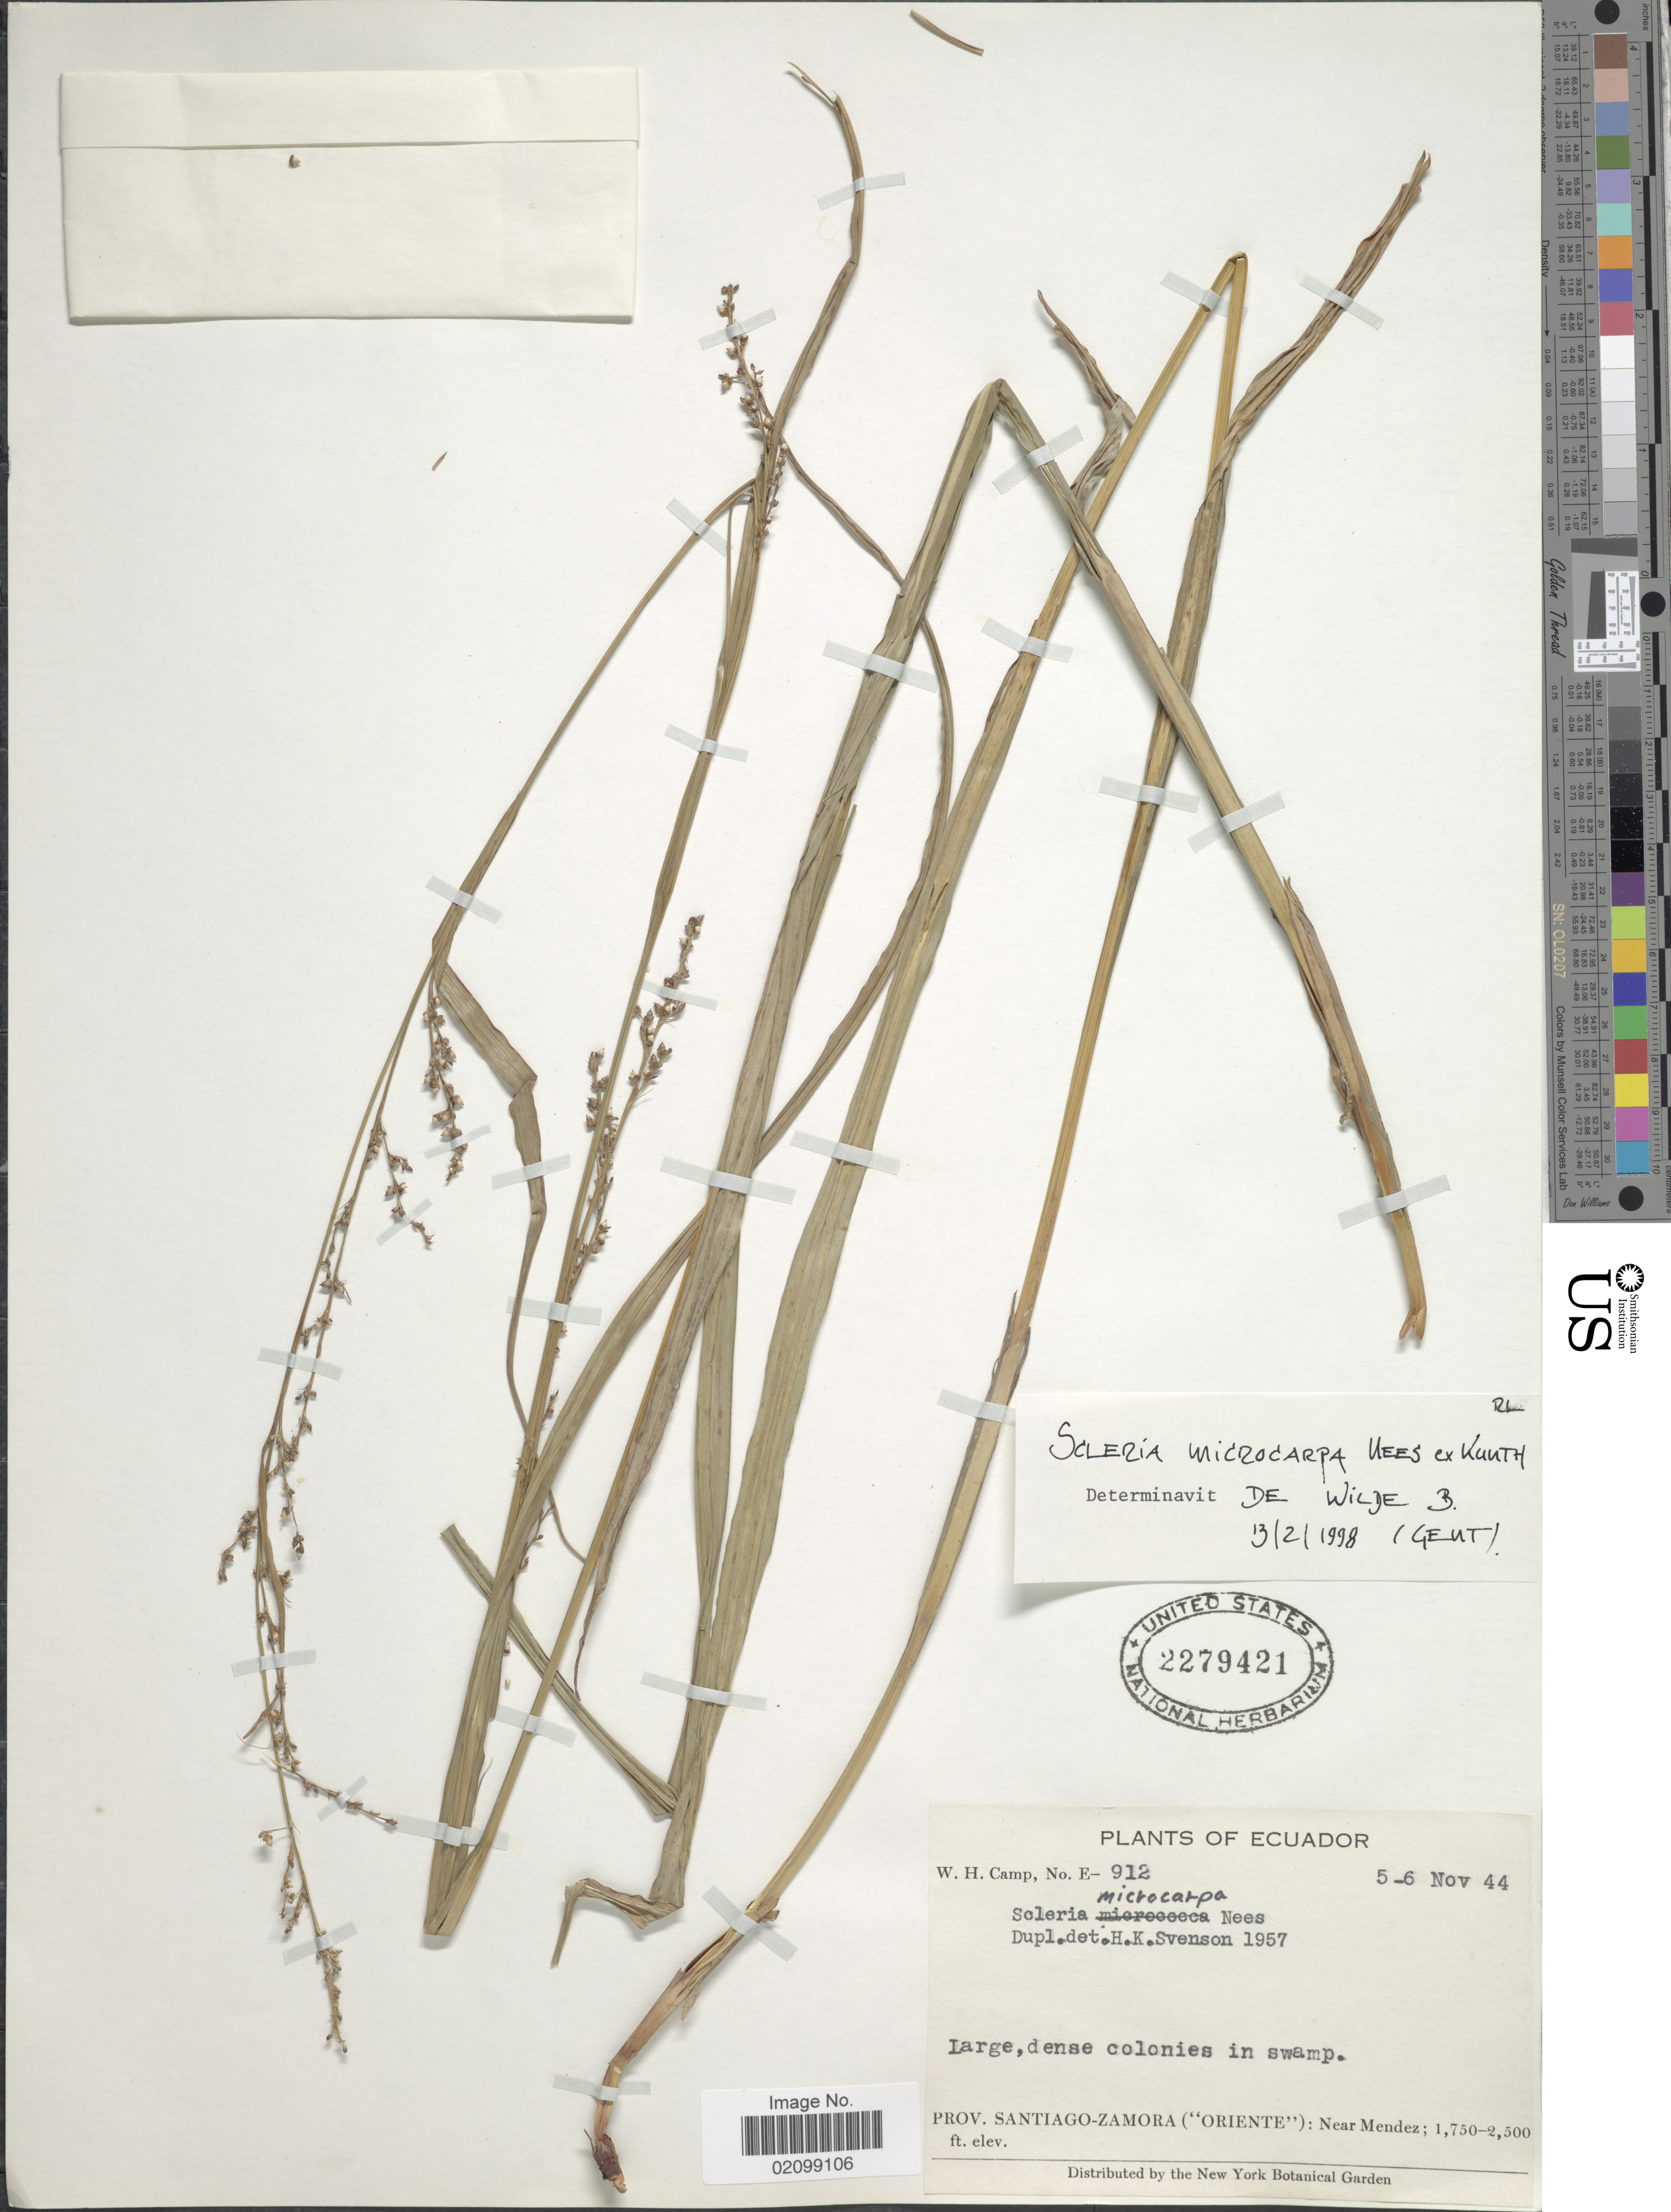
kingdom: Plantae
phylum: Tracheophyta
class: Liliopsida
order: Poales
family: Cyperaceae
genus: Scleria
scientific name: Scleria microcarpa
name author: Nees ex Kunth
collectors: W. H. Camp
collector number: E-912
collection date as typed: Transcribed d/m/y: 5/1/44 to 6/11/44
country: Ecuador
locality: Ecuador, Prov. Santiago-Zamora ("Oriente"): Near Mendez.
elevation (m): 533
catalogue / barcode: US 2279421